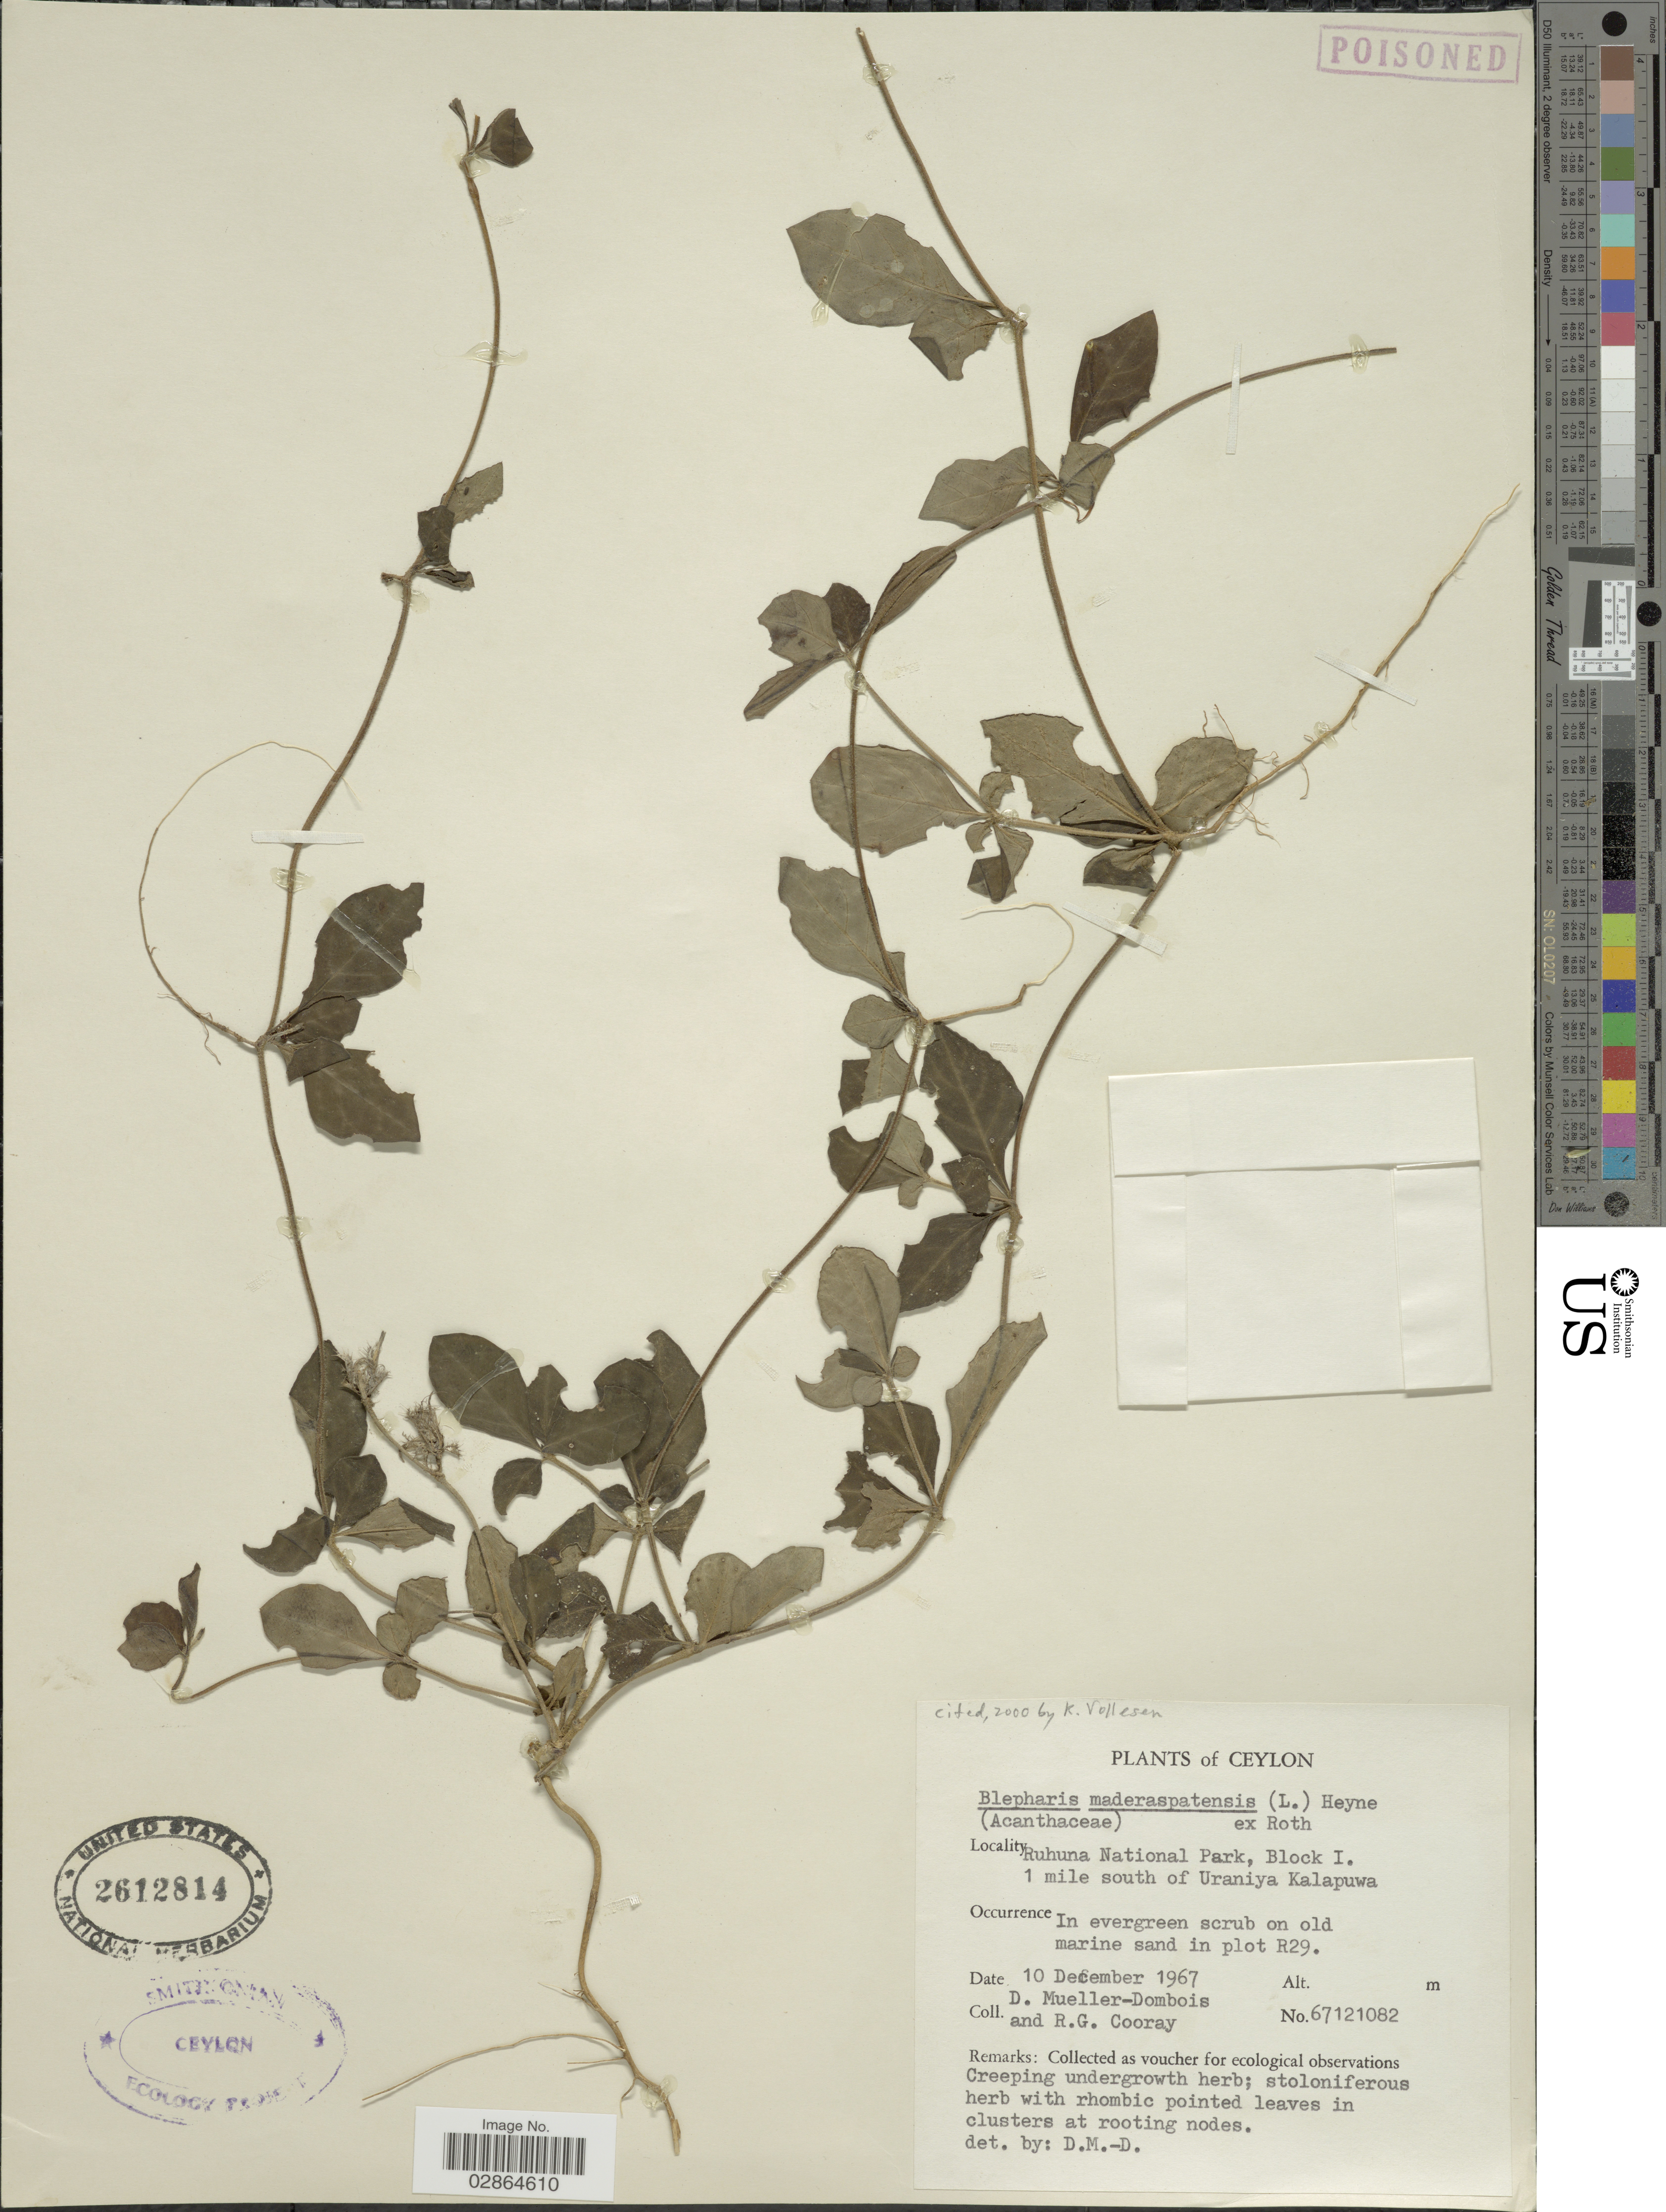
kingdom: Plantae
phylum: Tracheophyta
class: Magnoliopsida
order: Lamiales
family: Acanthaceae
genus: Blepharis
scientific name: Blepharis maderaspatensis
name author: (L.) B. Heyne ex Roth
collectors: D. Mueller-Dombois & R. Cooray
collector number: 67121082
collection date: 1967-12-10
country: Sri Lanka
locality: Ceylon, Ruhuna National Park, Block 1. 1 mile south of Uraniya Kalapuwa.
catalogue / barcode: US 2612814